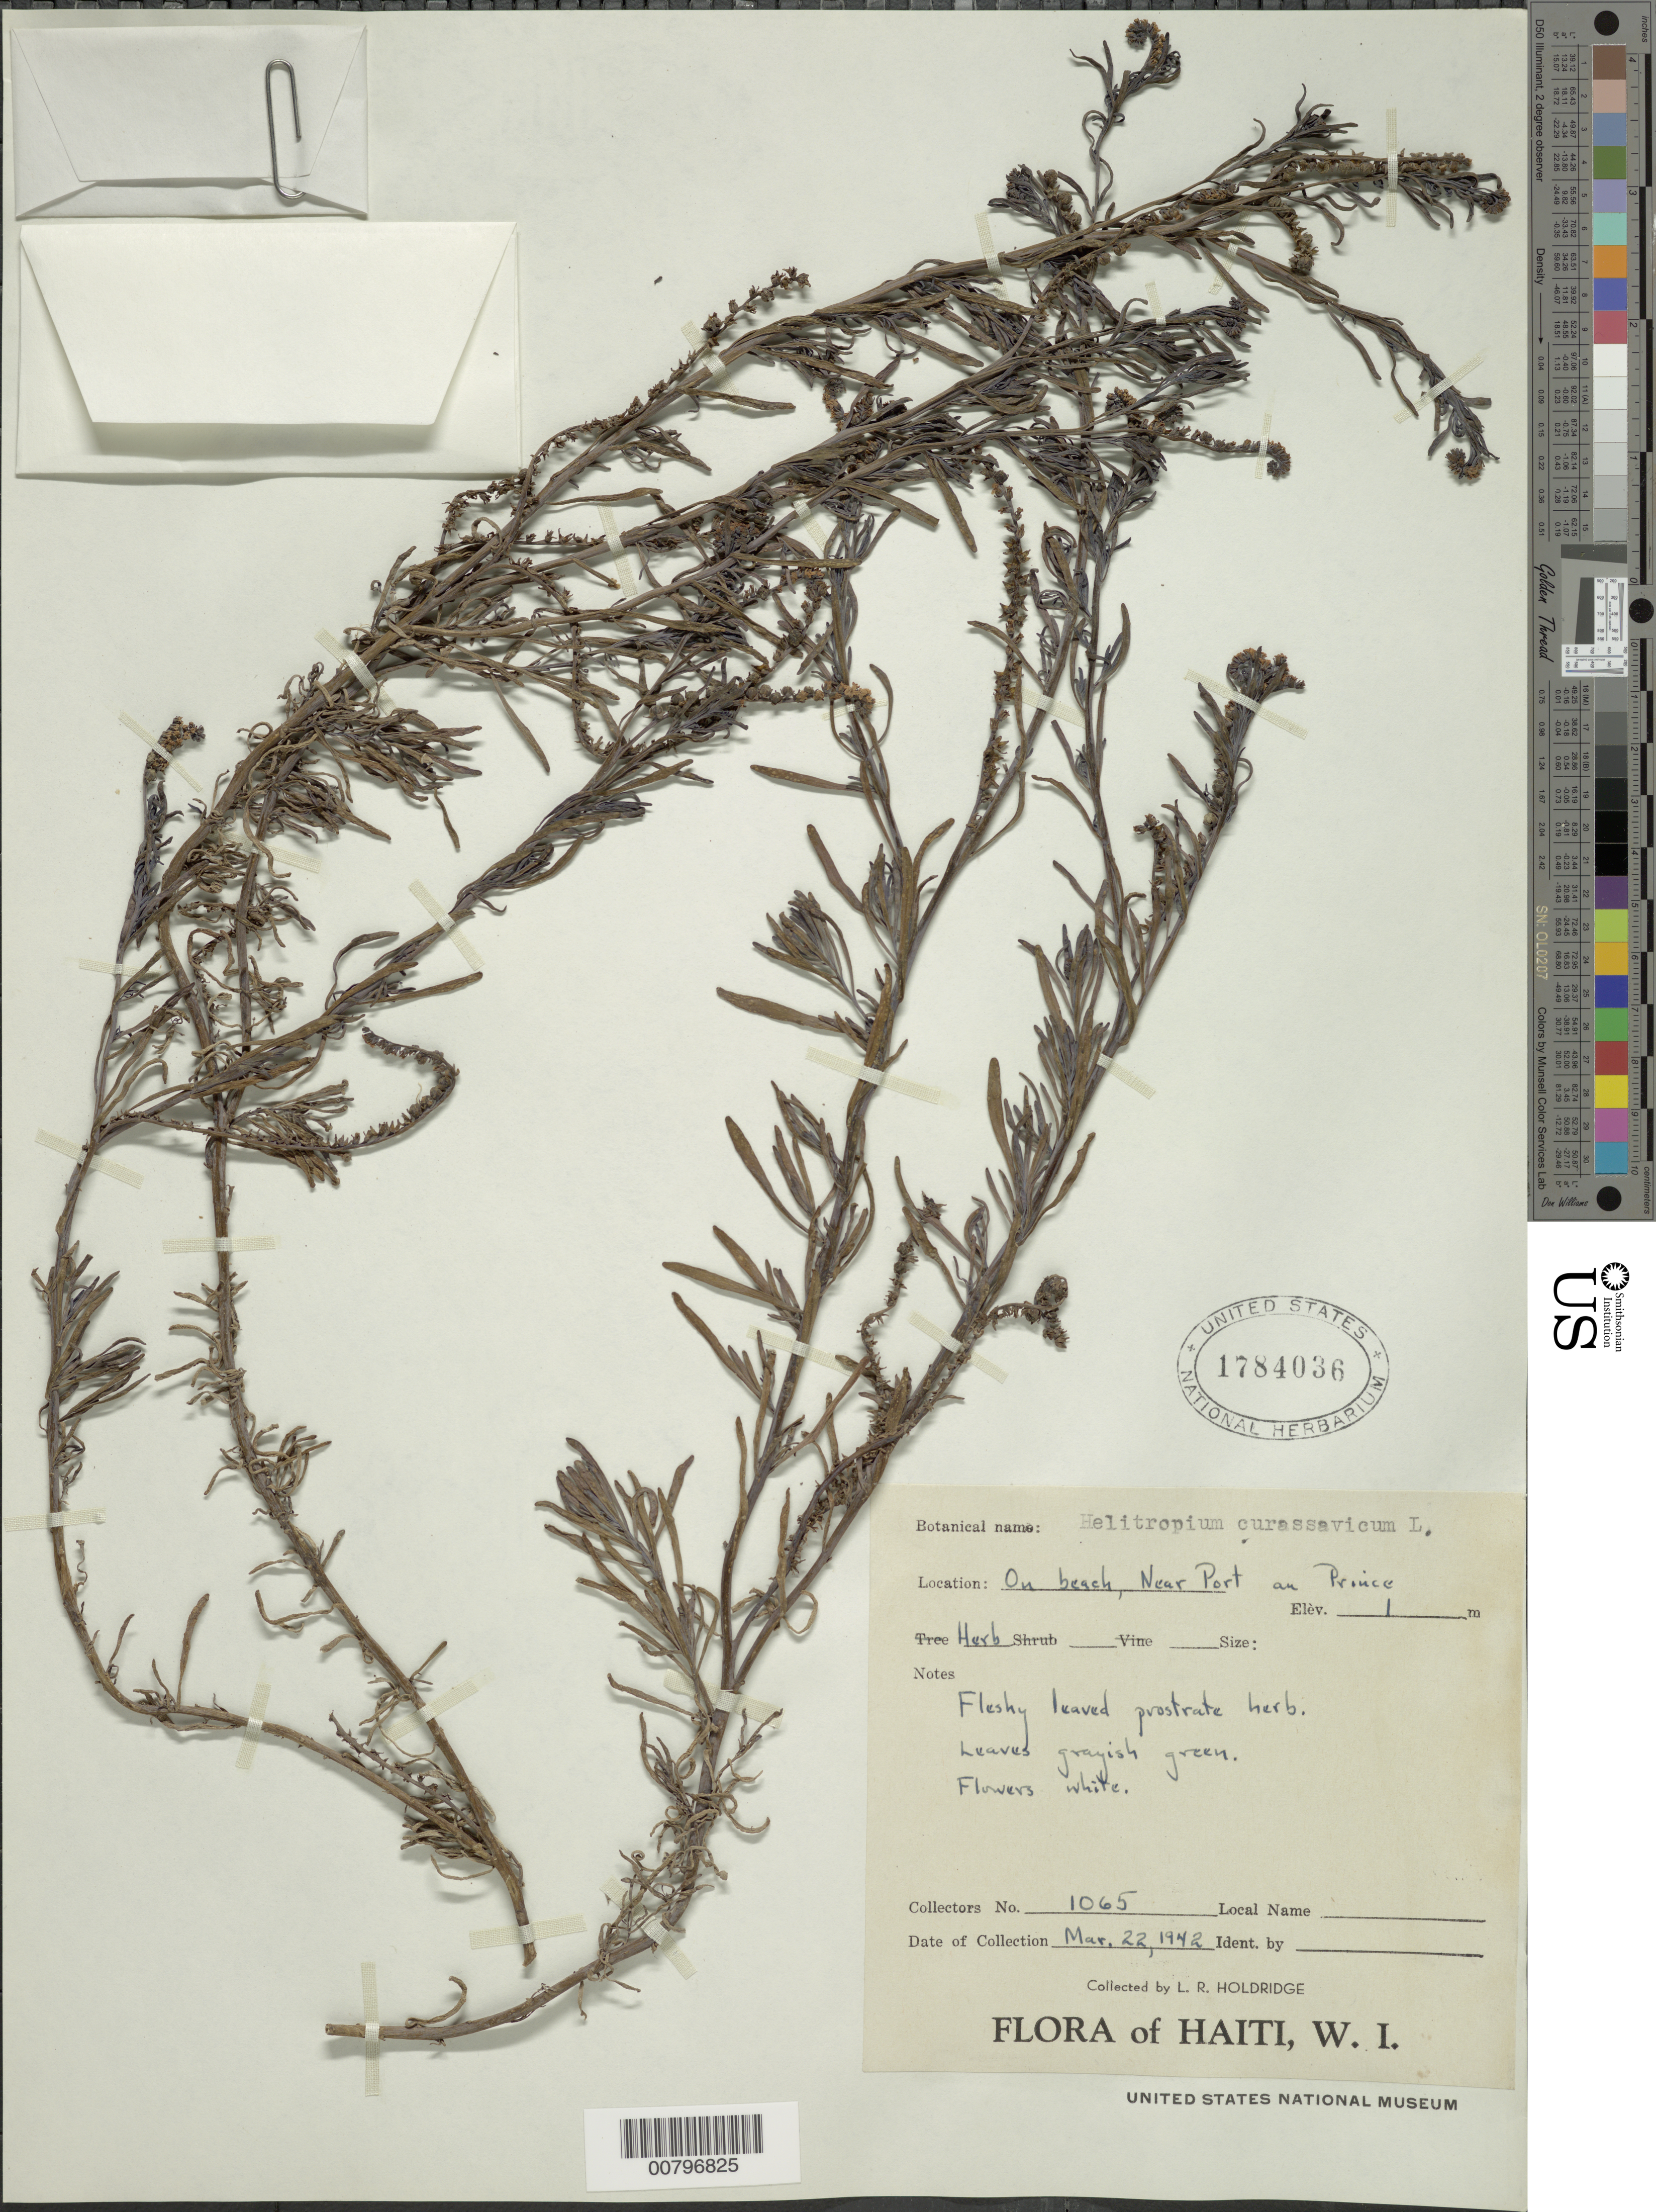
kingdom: Plantae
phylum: Tracheophyta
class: Magnoliopsida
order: Boraginales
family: Heliotropiaceae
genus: Heliotropium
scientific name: Heliotropium curassavicum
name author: L.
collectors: L. Holdridge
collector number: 1065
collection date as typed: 22 Mar 1942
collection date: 1942-03-22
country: Haiti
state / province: Ouest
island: Hispaniola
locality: Near Port au Prince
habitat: On beach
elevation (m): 1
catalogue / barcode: US 1784036